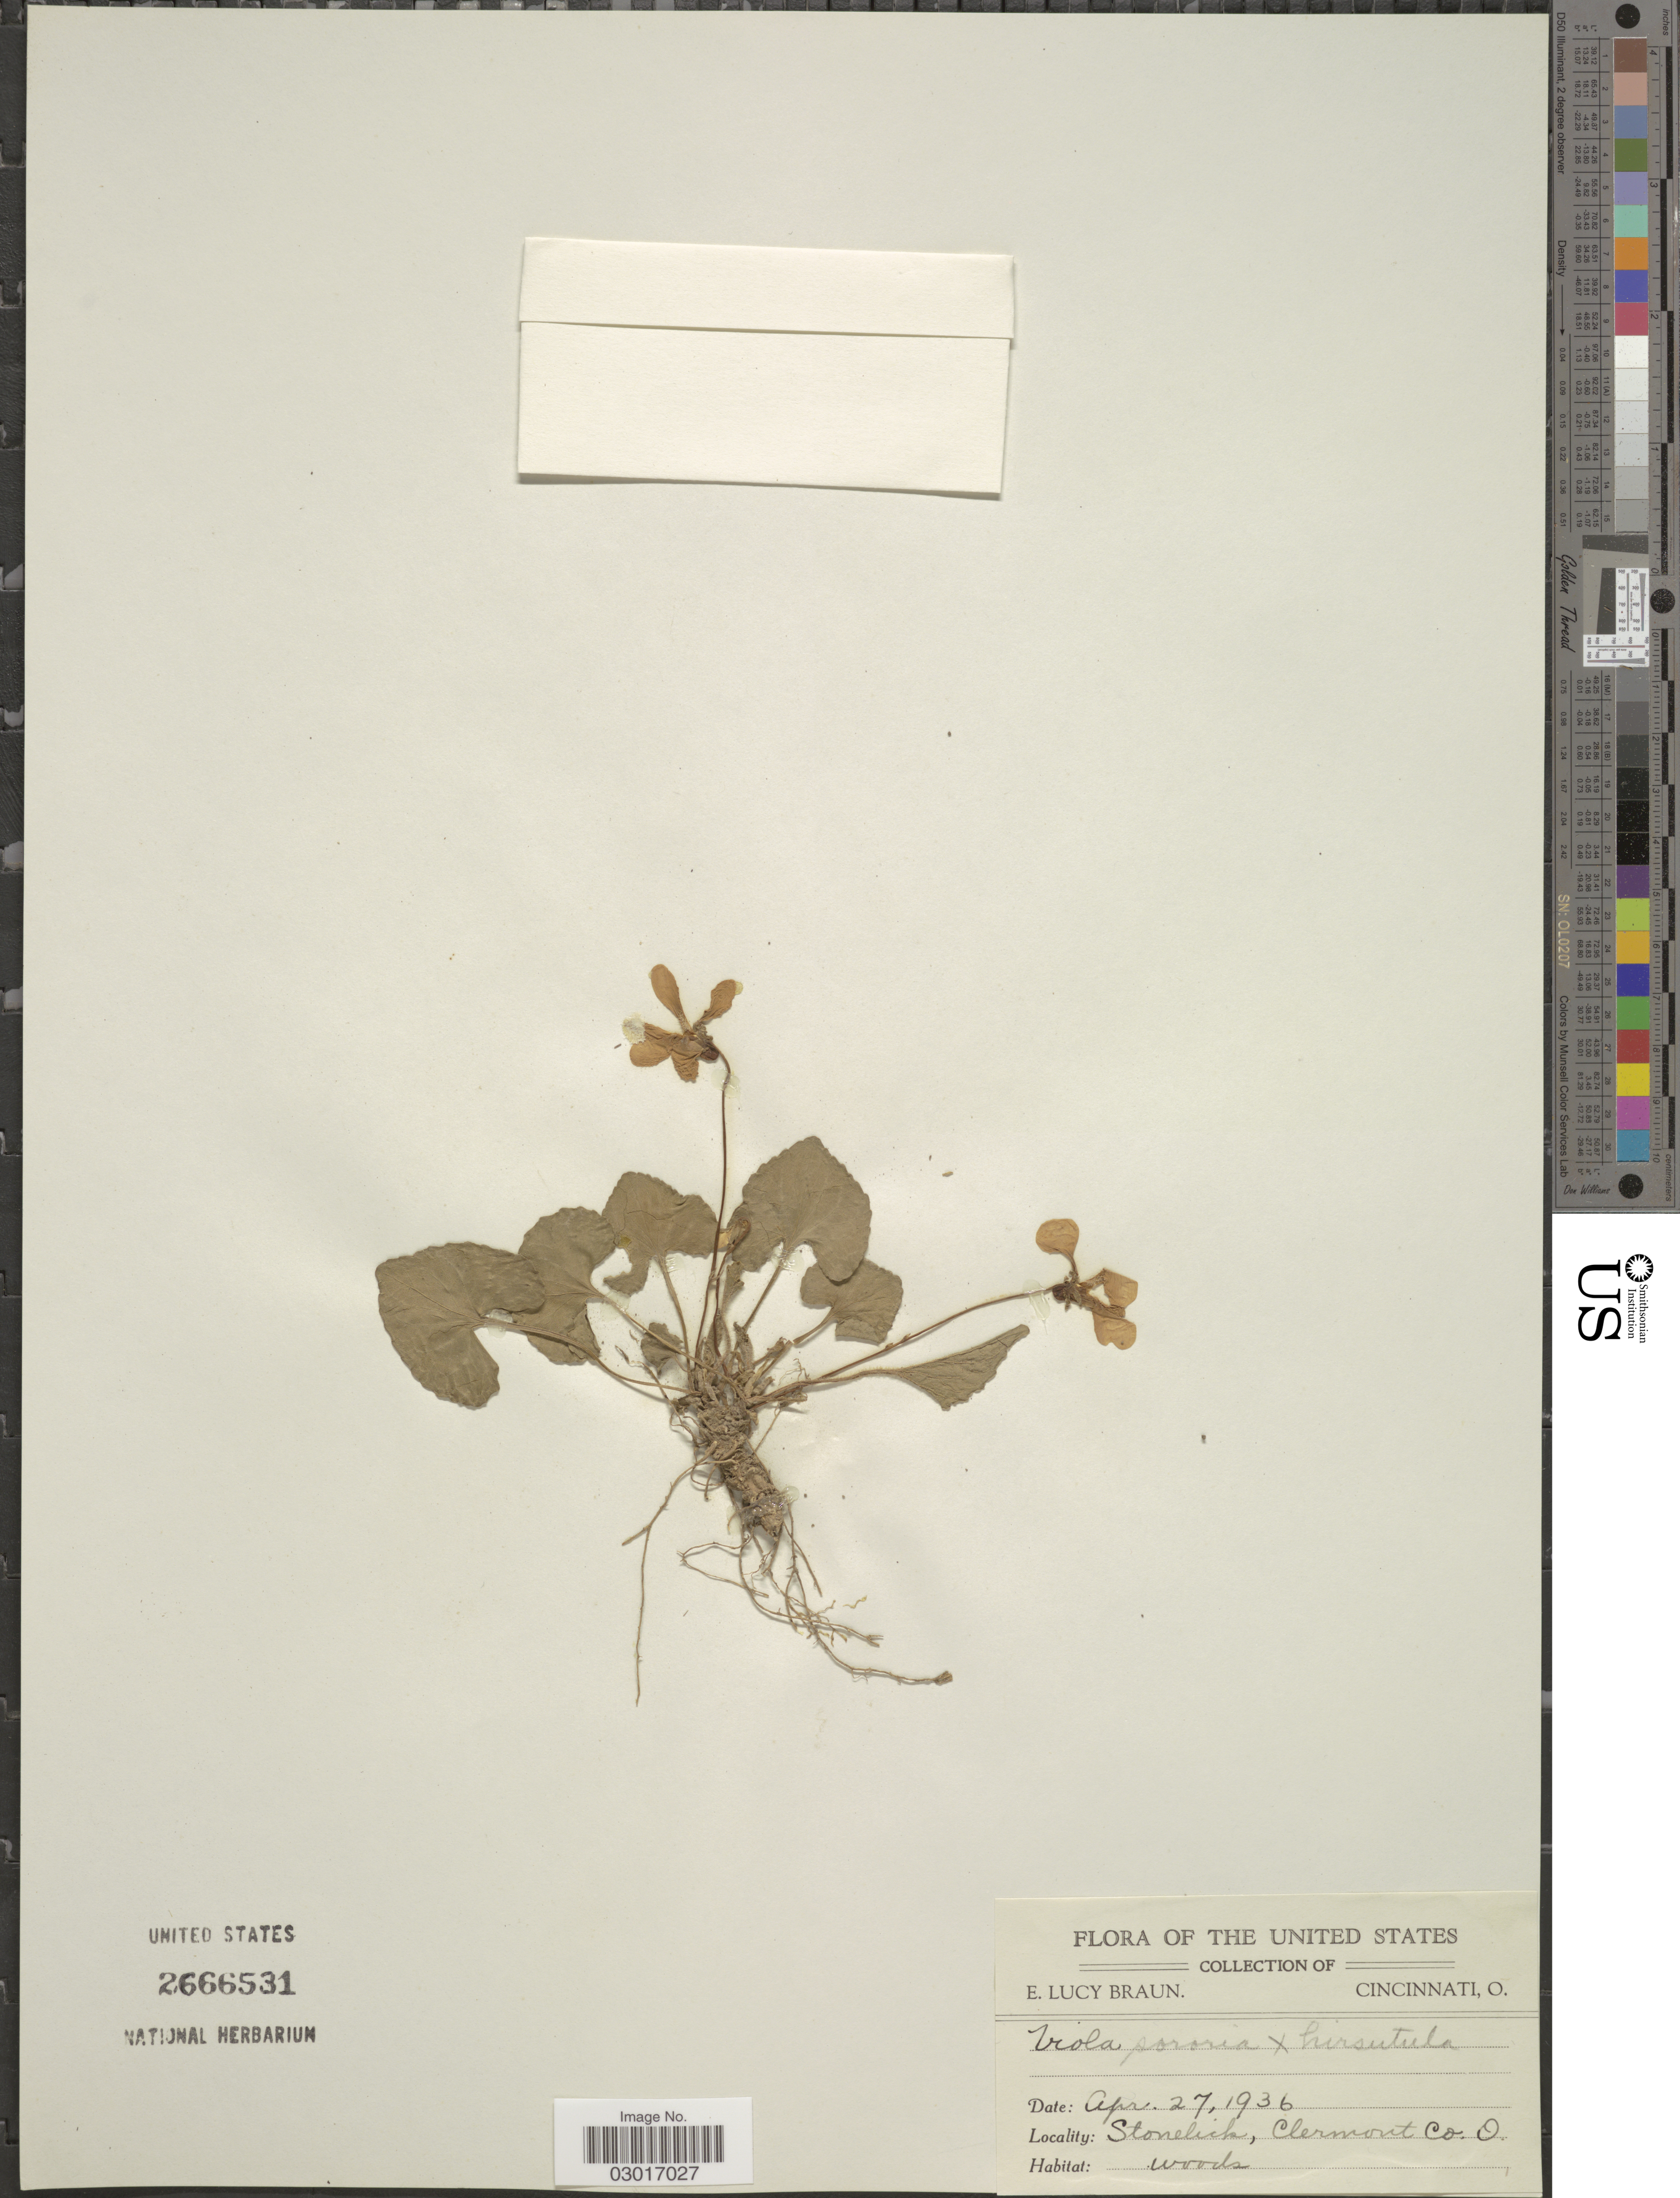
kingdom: Plantae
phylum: Tracheophyta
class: Magnoliopsida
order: Malpighiales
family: Violaceae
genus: Viola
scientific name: Viola sororia x V. hirsutula Brainerd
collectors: E. L. Braun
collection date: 1936-04-27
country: United States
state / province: Ohio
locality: Stonelick, Clermont Co.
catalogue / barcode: US 2666531